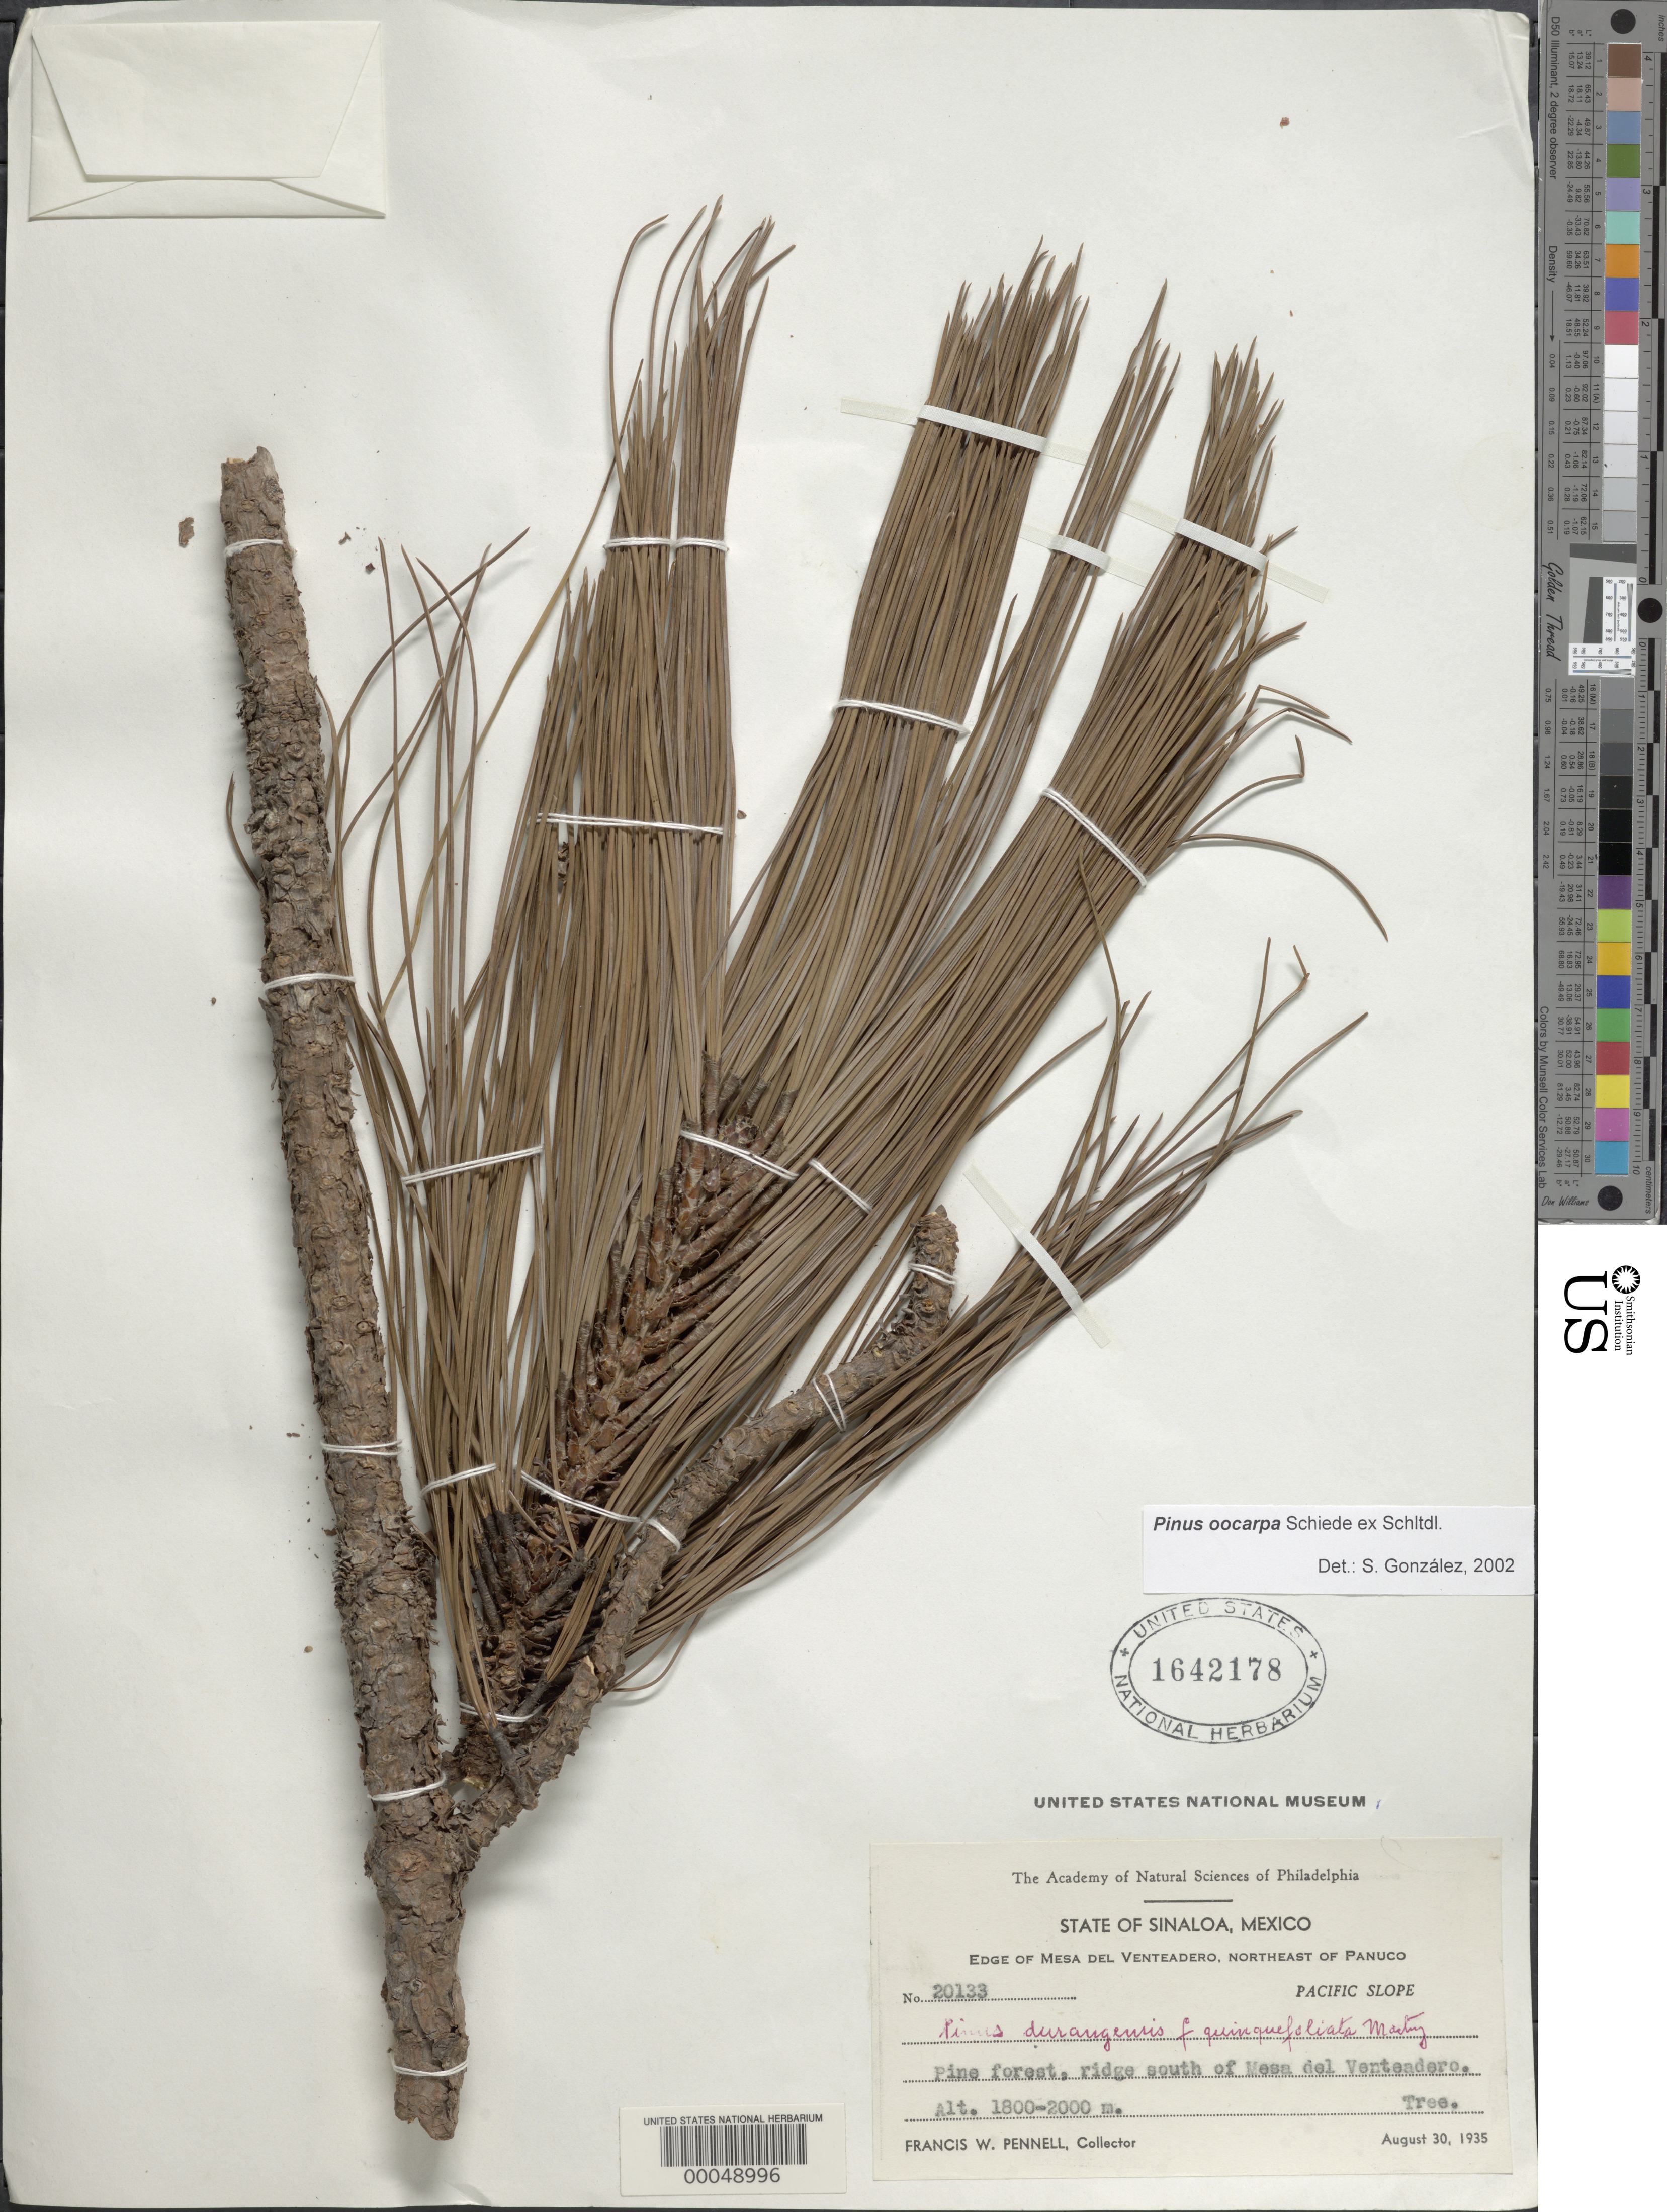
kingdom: Plantae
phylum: Tracheophyta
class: Pinopsida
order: Pinales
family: Pinaceae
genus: Pinus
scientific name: Pinus oocarpa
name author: Schiede ex Schltdl.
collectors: F. W. Pennell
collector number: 20133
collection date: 1935-08-30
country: Mexico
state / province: Sinaloa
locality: Edge of Mesa del Venteadera, northeas of Panuco. Pacific slope. Pine forest, ridge south of the mesa.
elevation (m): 1800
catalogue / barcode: US 1642178